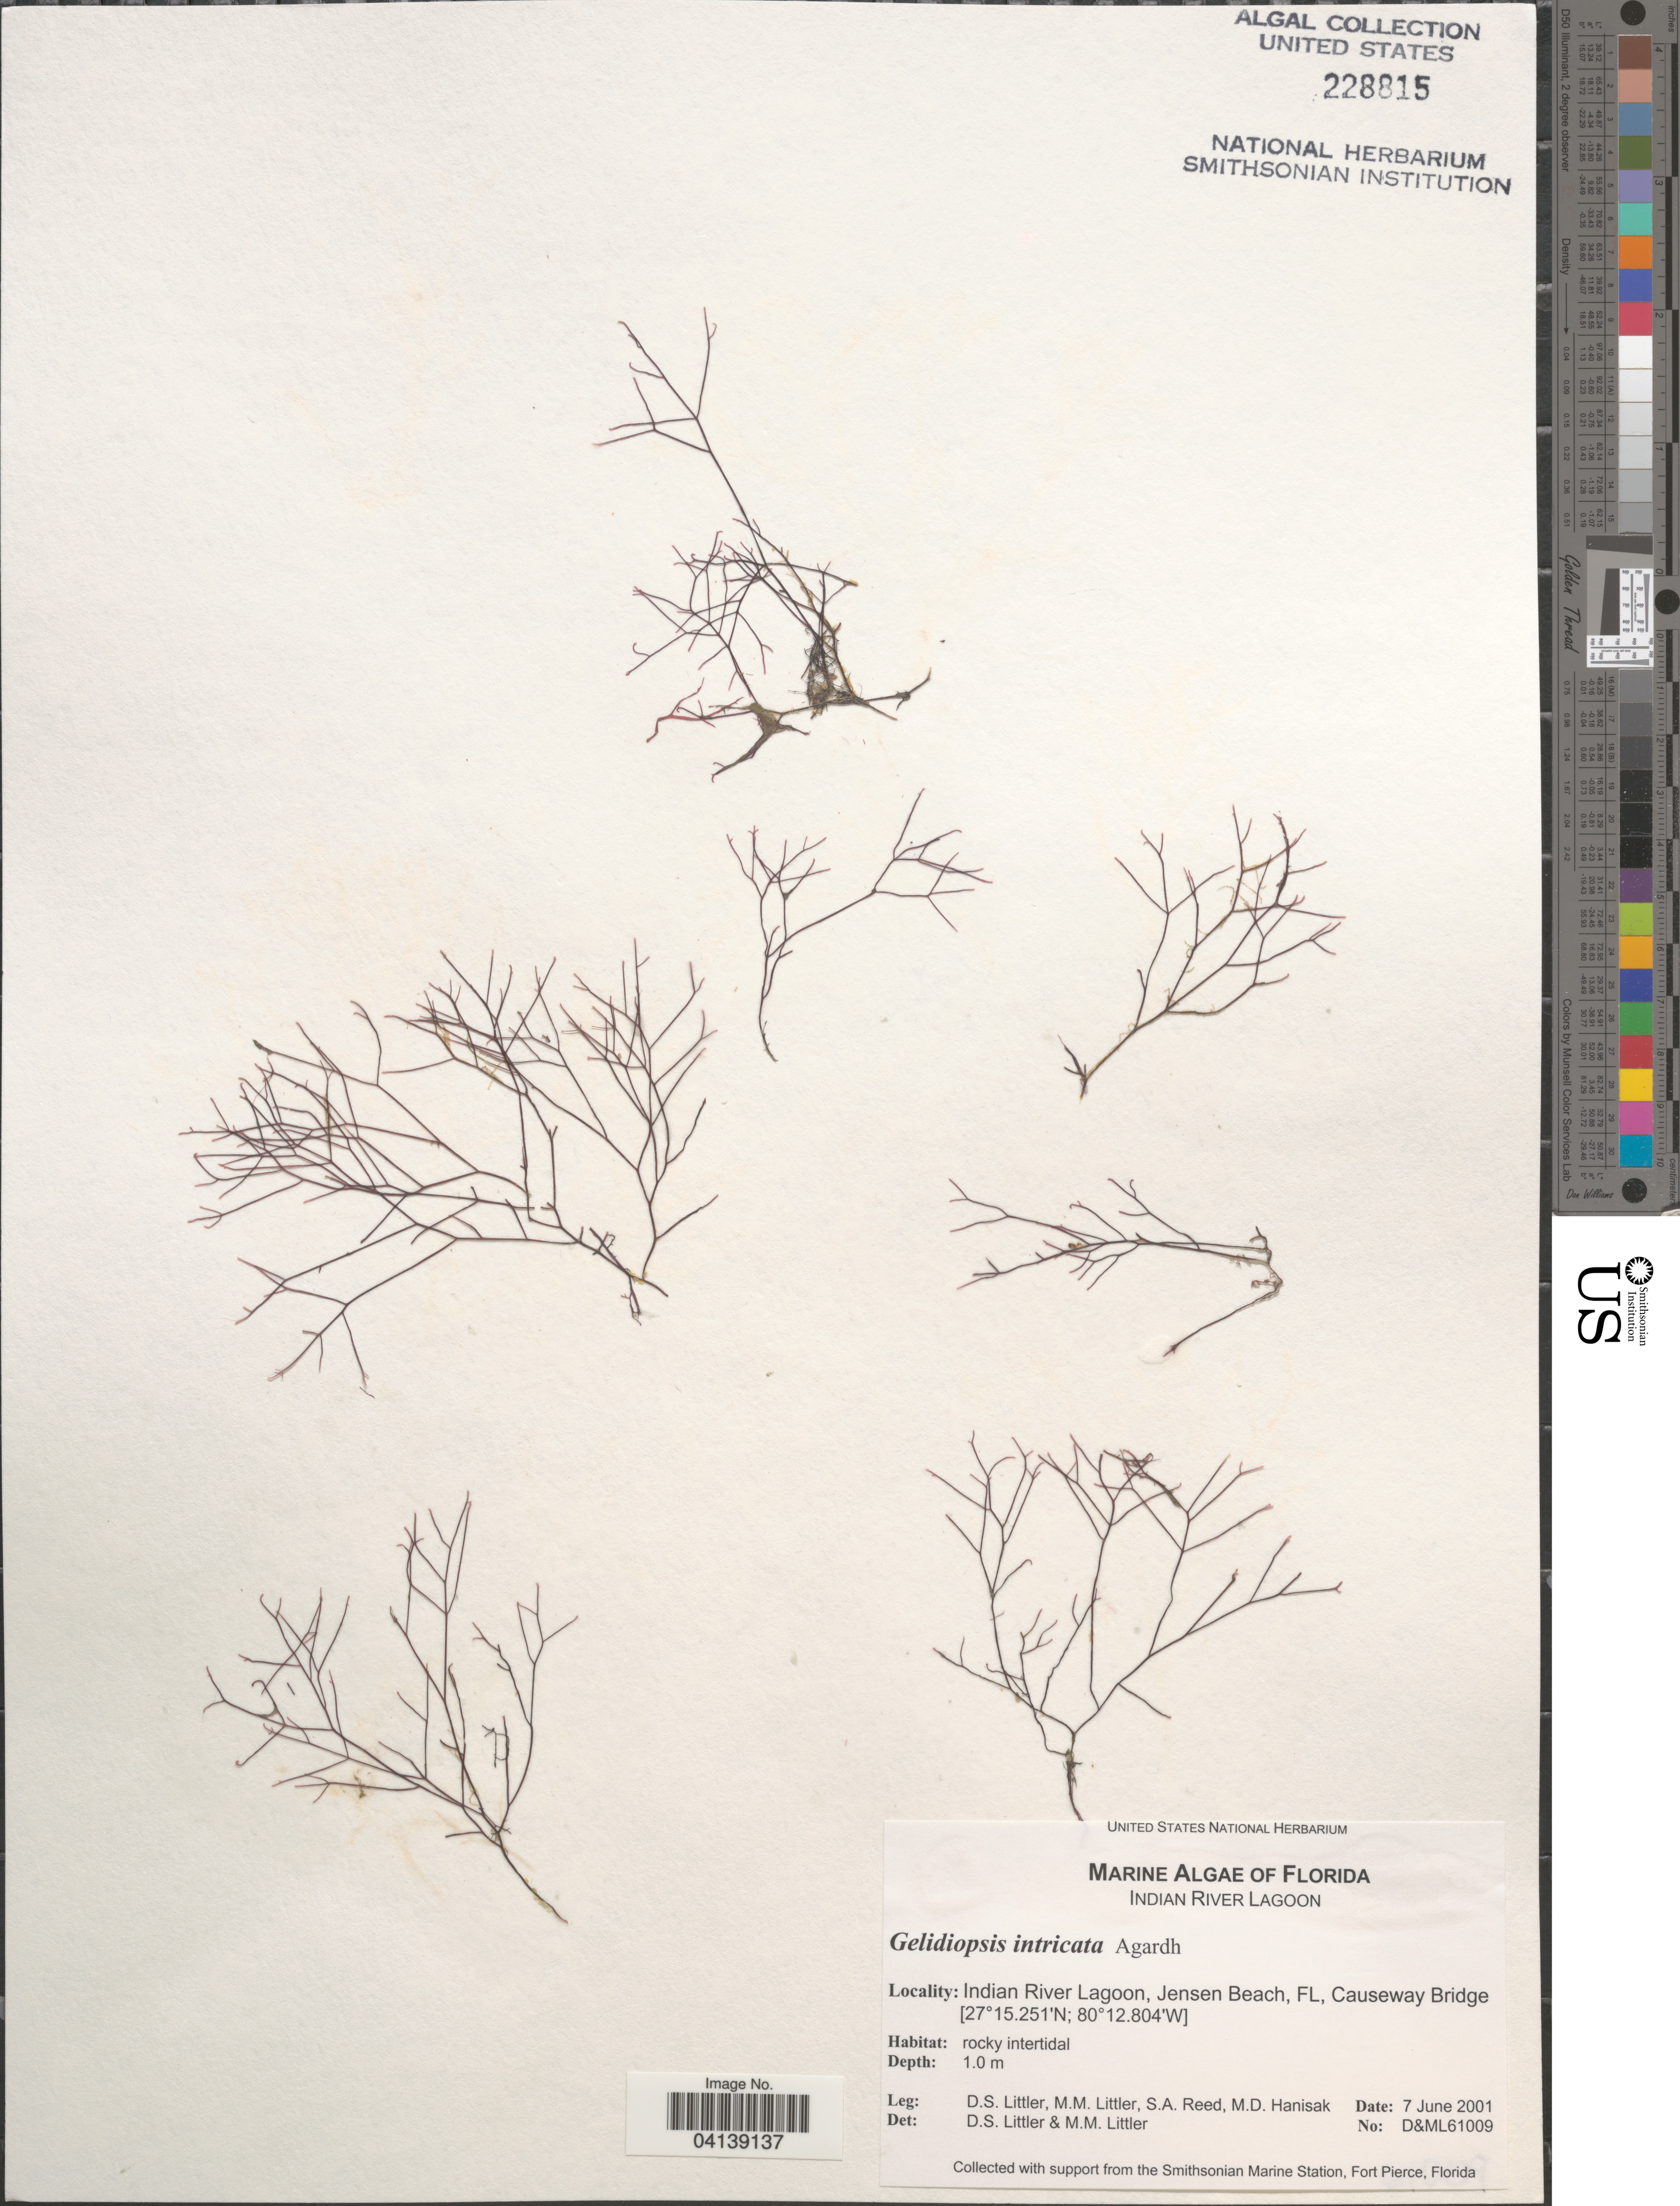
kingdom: Plantae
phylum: Rhodophyta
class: Florideophyceae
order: Rhodymeniales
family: Lomentariaceae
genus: Ceratodictyon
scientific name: Ceratodictyon intricatum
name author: (C. Agardh) R.E. Norris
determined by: Algae name updating Project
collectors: D. S. Littler, S. Reed & M. Hanisak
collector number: D&ML61009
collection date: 2001-06-07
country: United States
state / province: Florida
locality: Indian River Lagoon, Jensen Beach, Causeway Bridge.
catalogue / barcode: US 228815